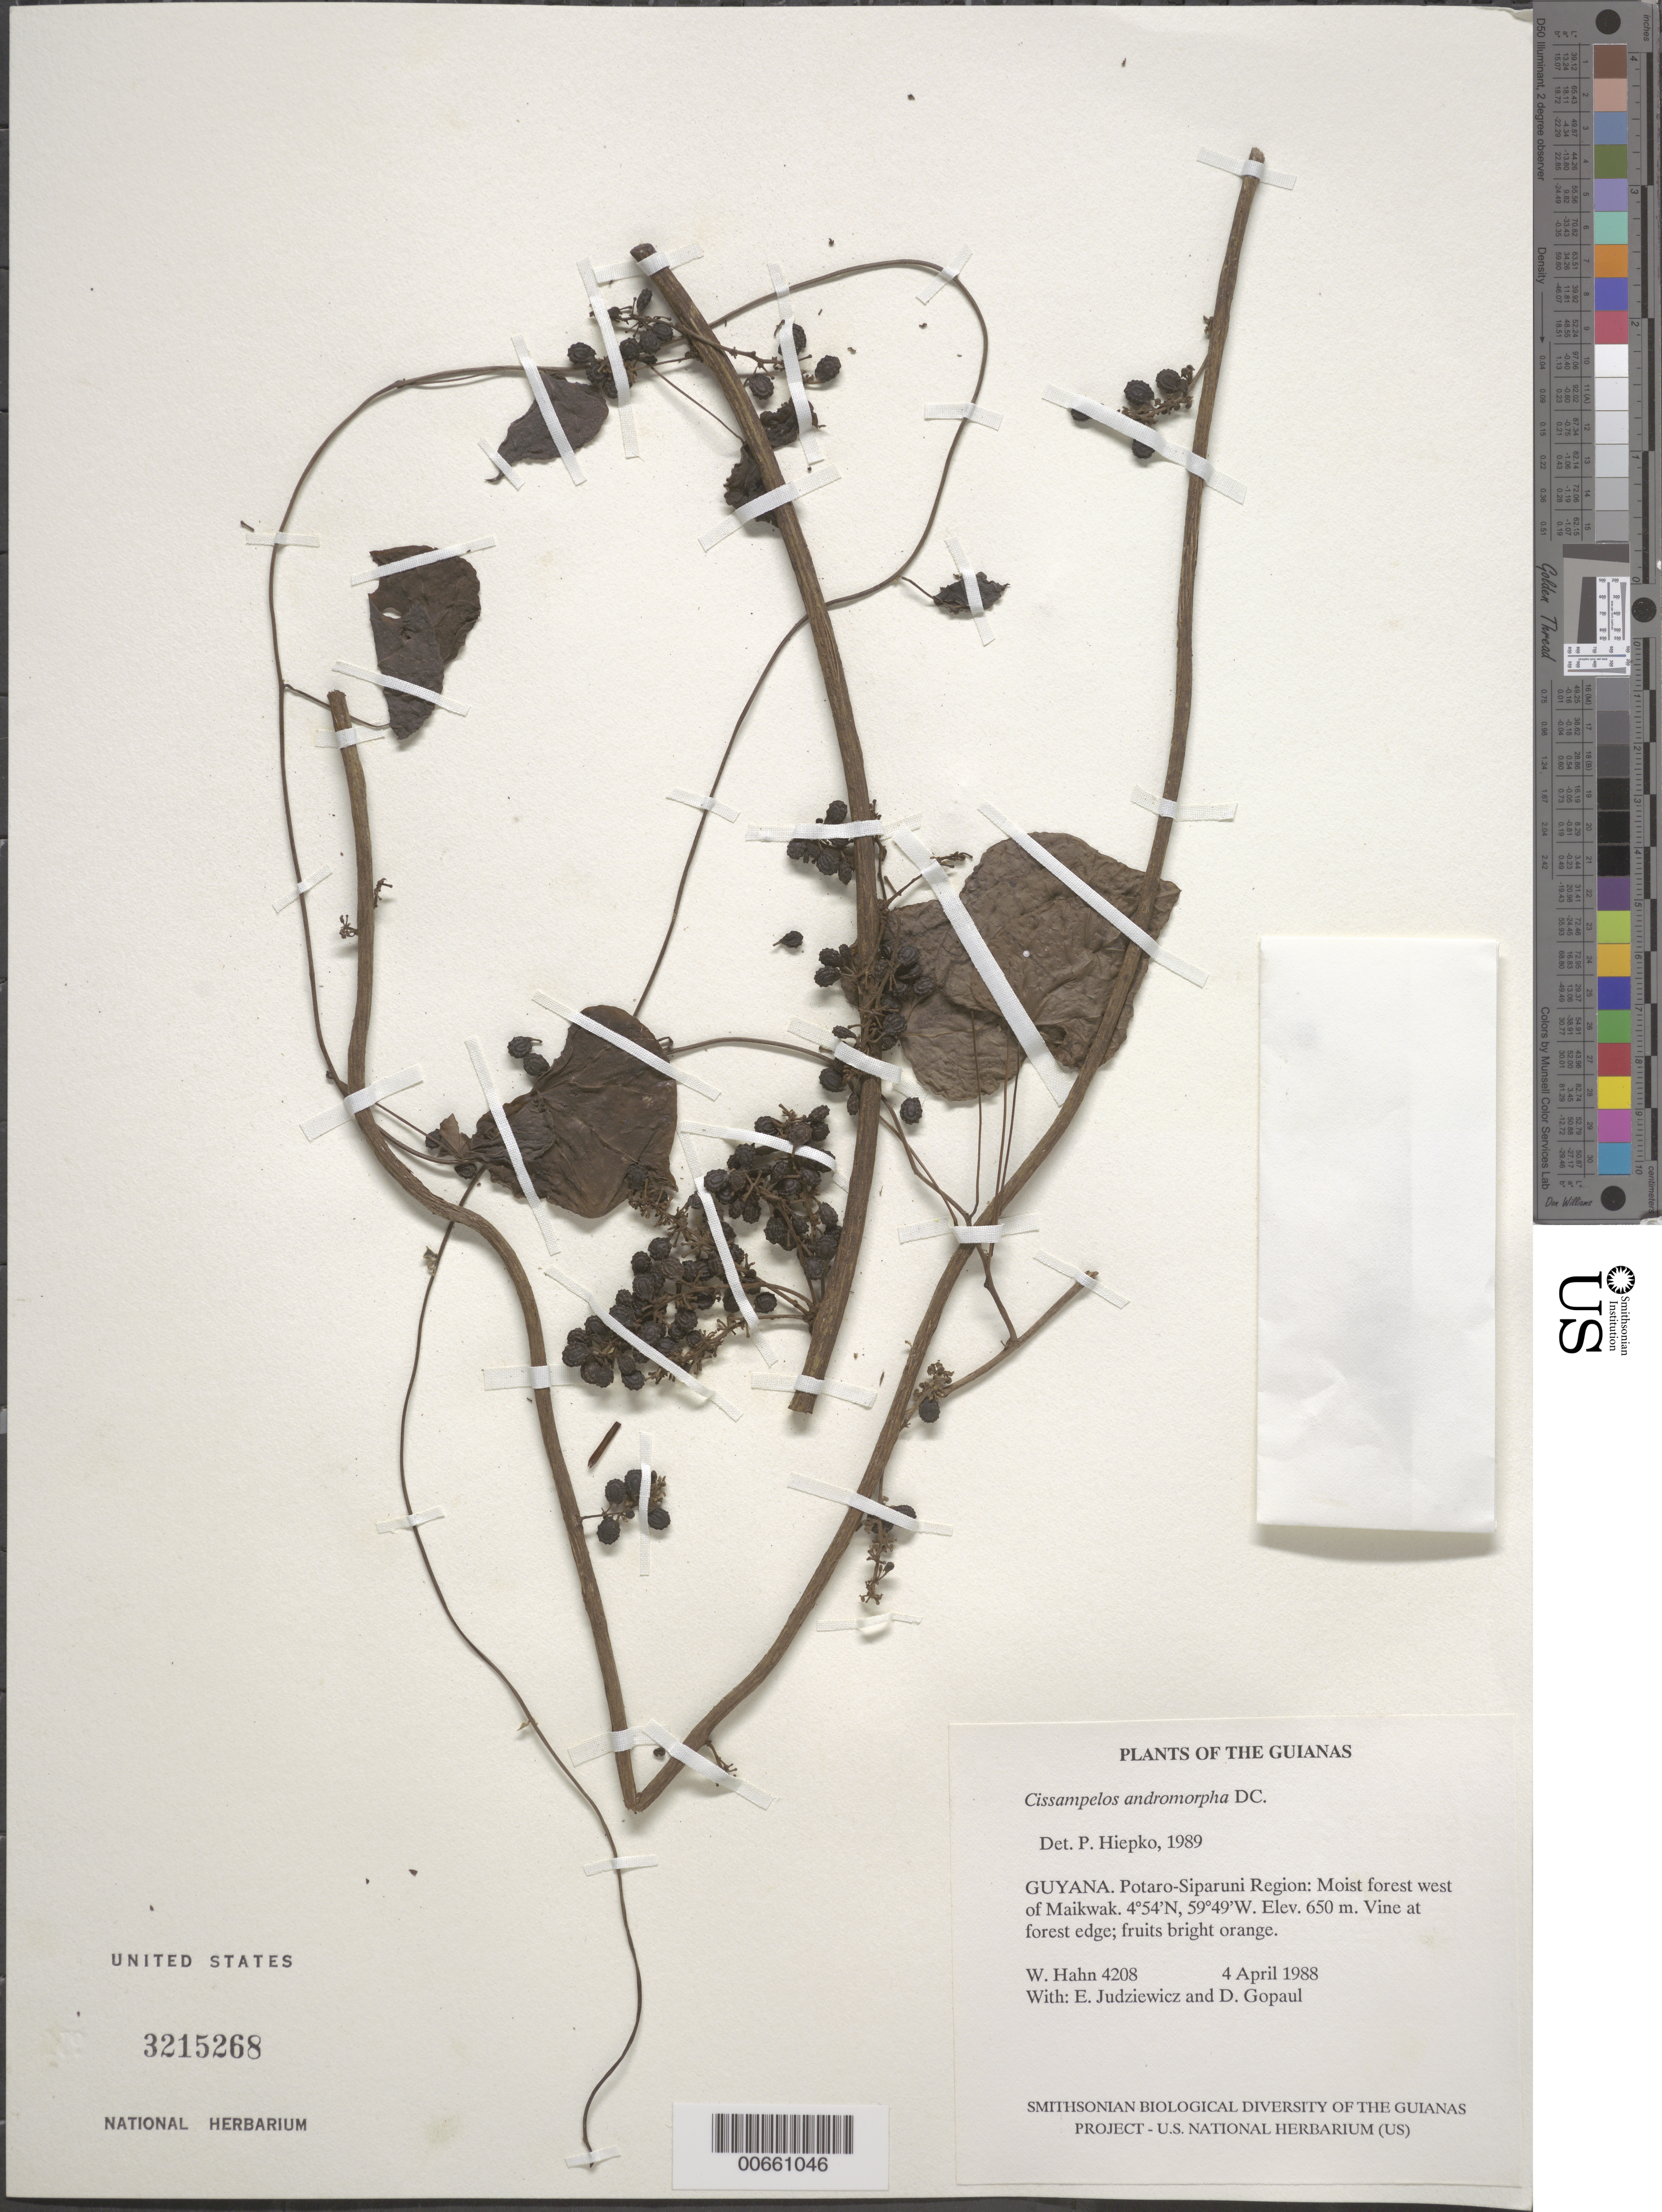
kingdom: Plantae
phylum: Tracheophyta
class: Magnoliopsida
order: Ranunculales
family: Menispermaceae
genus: Cissampelos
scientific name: Cissampelos andromorpha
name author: DC.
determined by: Hiepko, P. H.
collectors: W. Hahn, E. J. Judziewicz & D. Gopaul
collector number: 4208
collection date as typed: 4 April 1988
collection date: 1988-04-04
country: Guyana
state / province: Potaro-Siparuni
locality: West of Maikwak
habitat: Moist forest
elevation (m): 650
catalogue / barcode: US 3215268